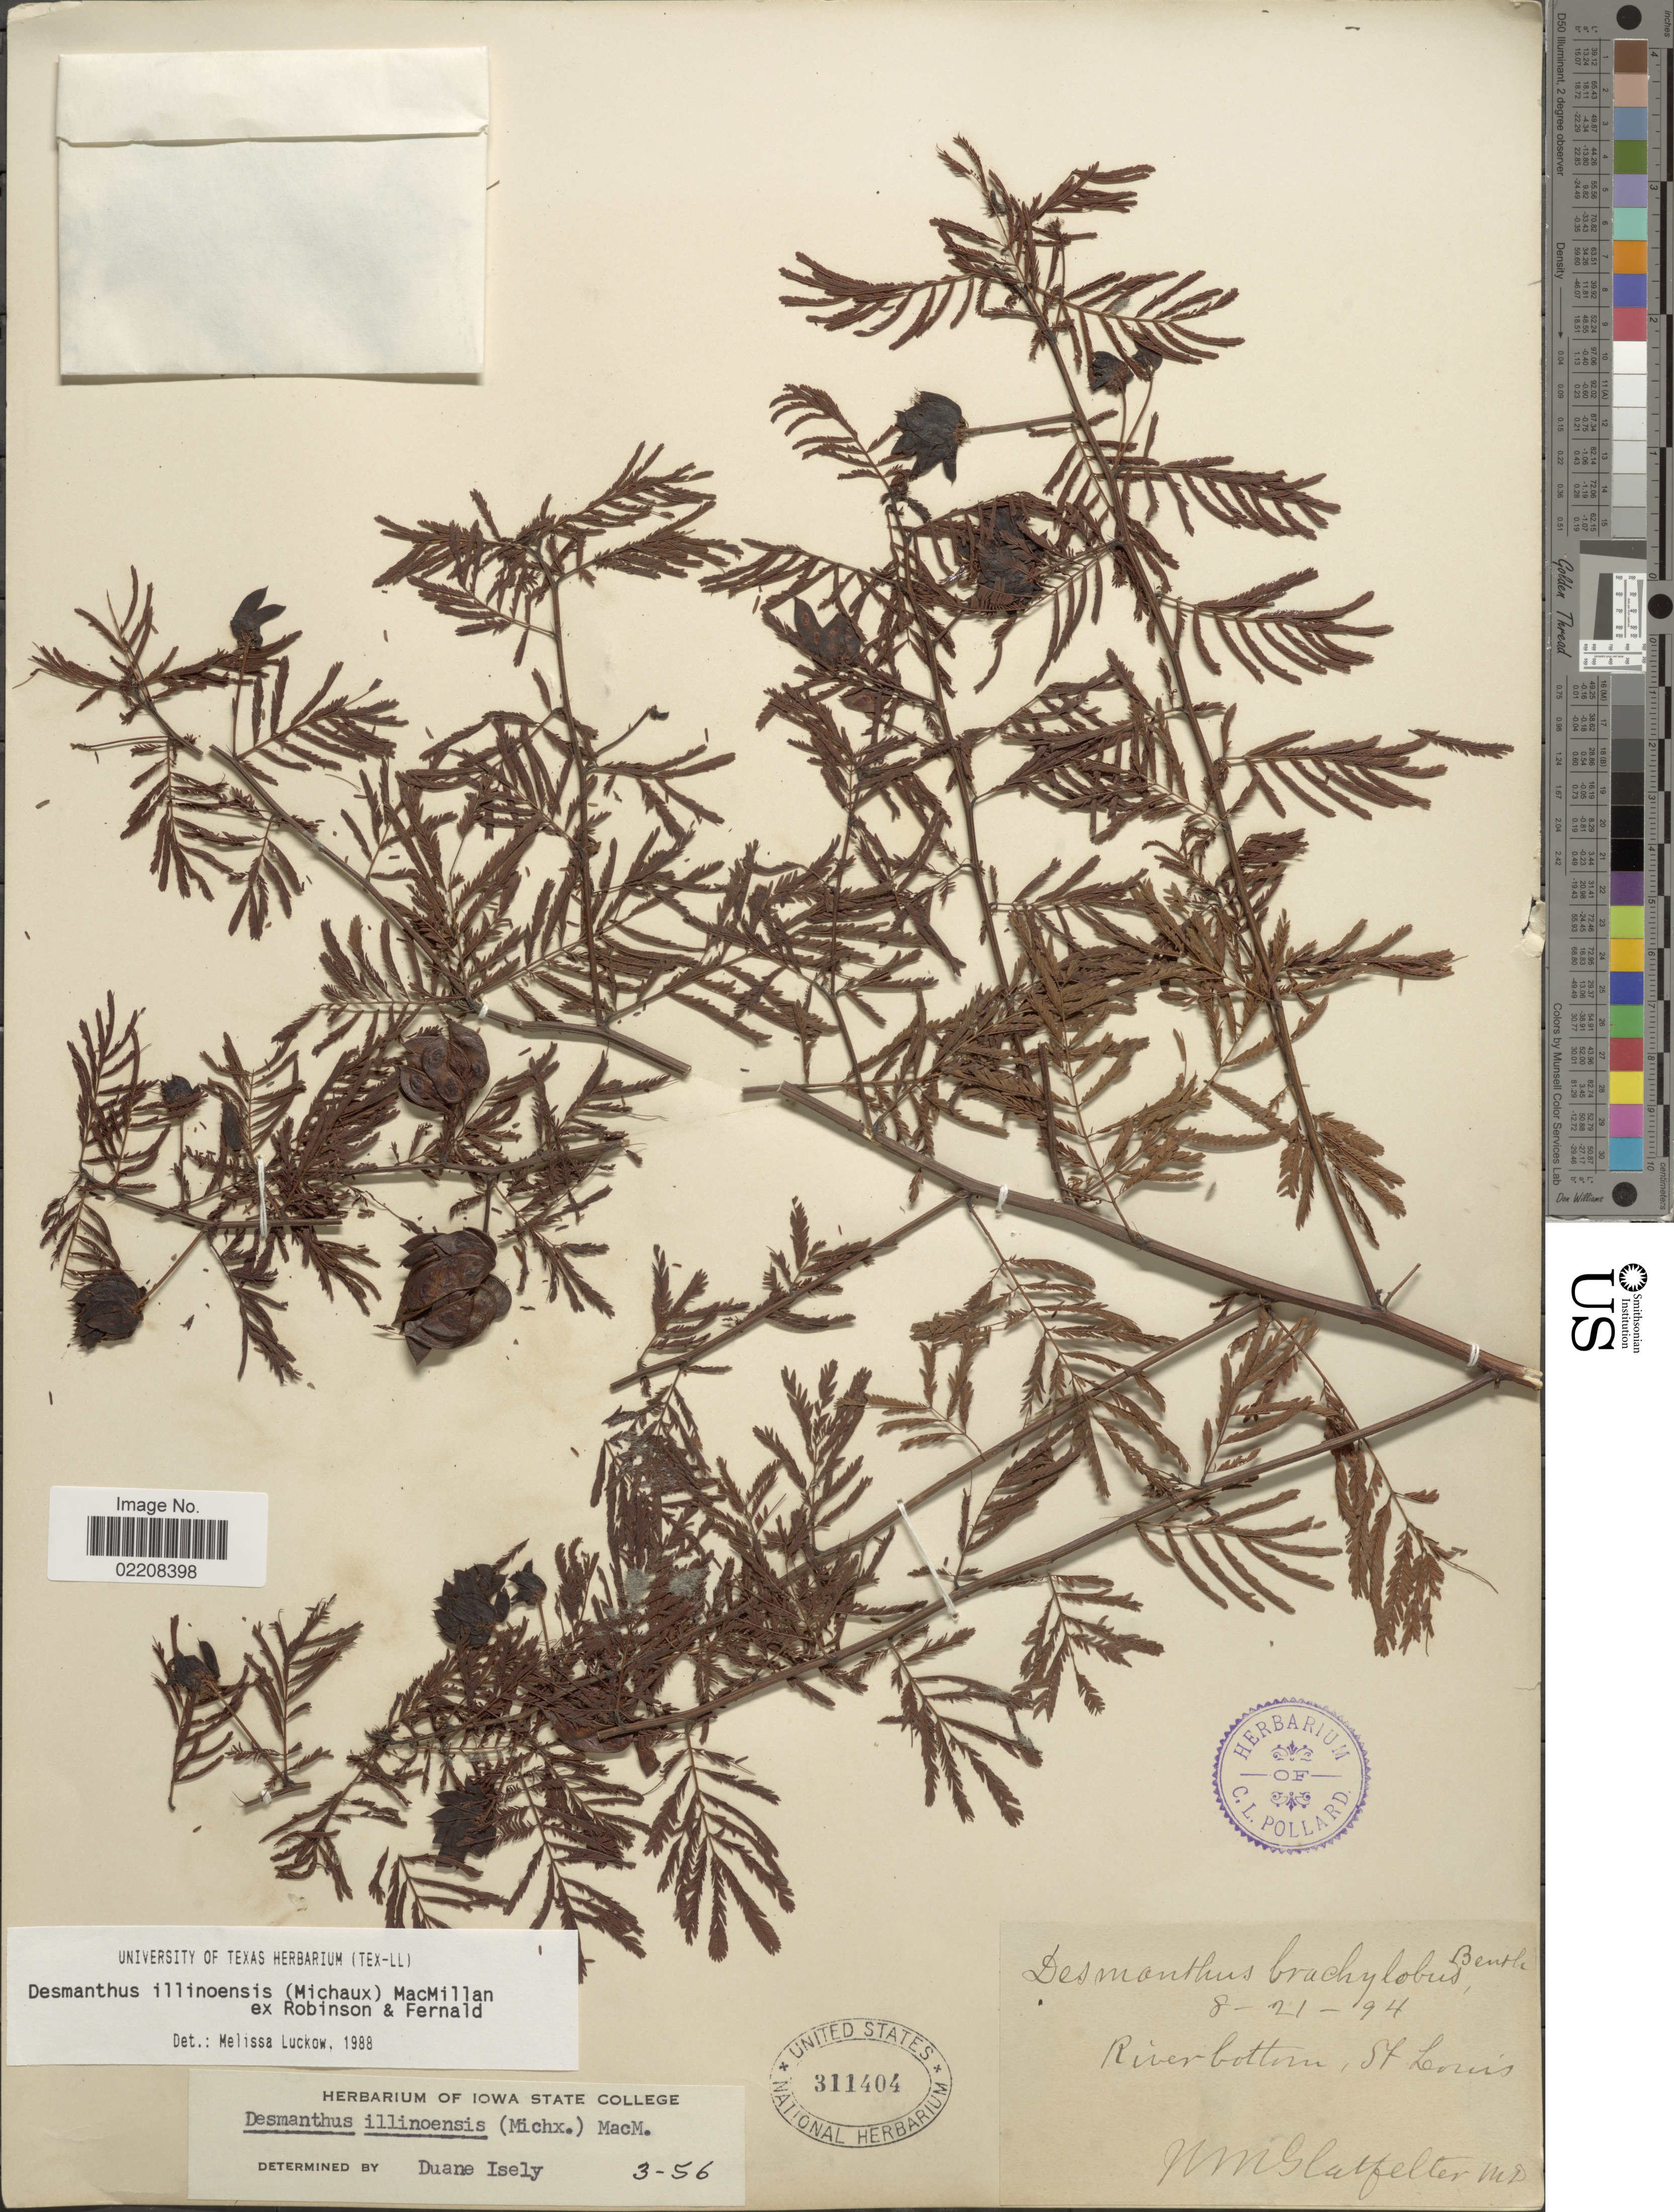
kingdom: Plantae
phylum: Tracheophyta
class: Magnoliopsida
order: Fabales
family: Fabaceae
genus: Desmanthus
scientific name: Desmanthus illinoensis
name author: (Michx.) MacMill.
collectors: N. M. Glatfelter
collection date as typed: Transcribed d/m/y: 21/8/94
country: United States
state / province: Missouri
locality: River bottom, St. Louis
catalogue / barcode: US 311404